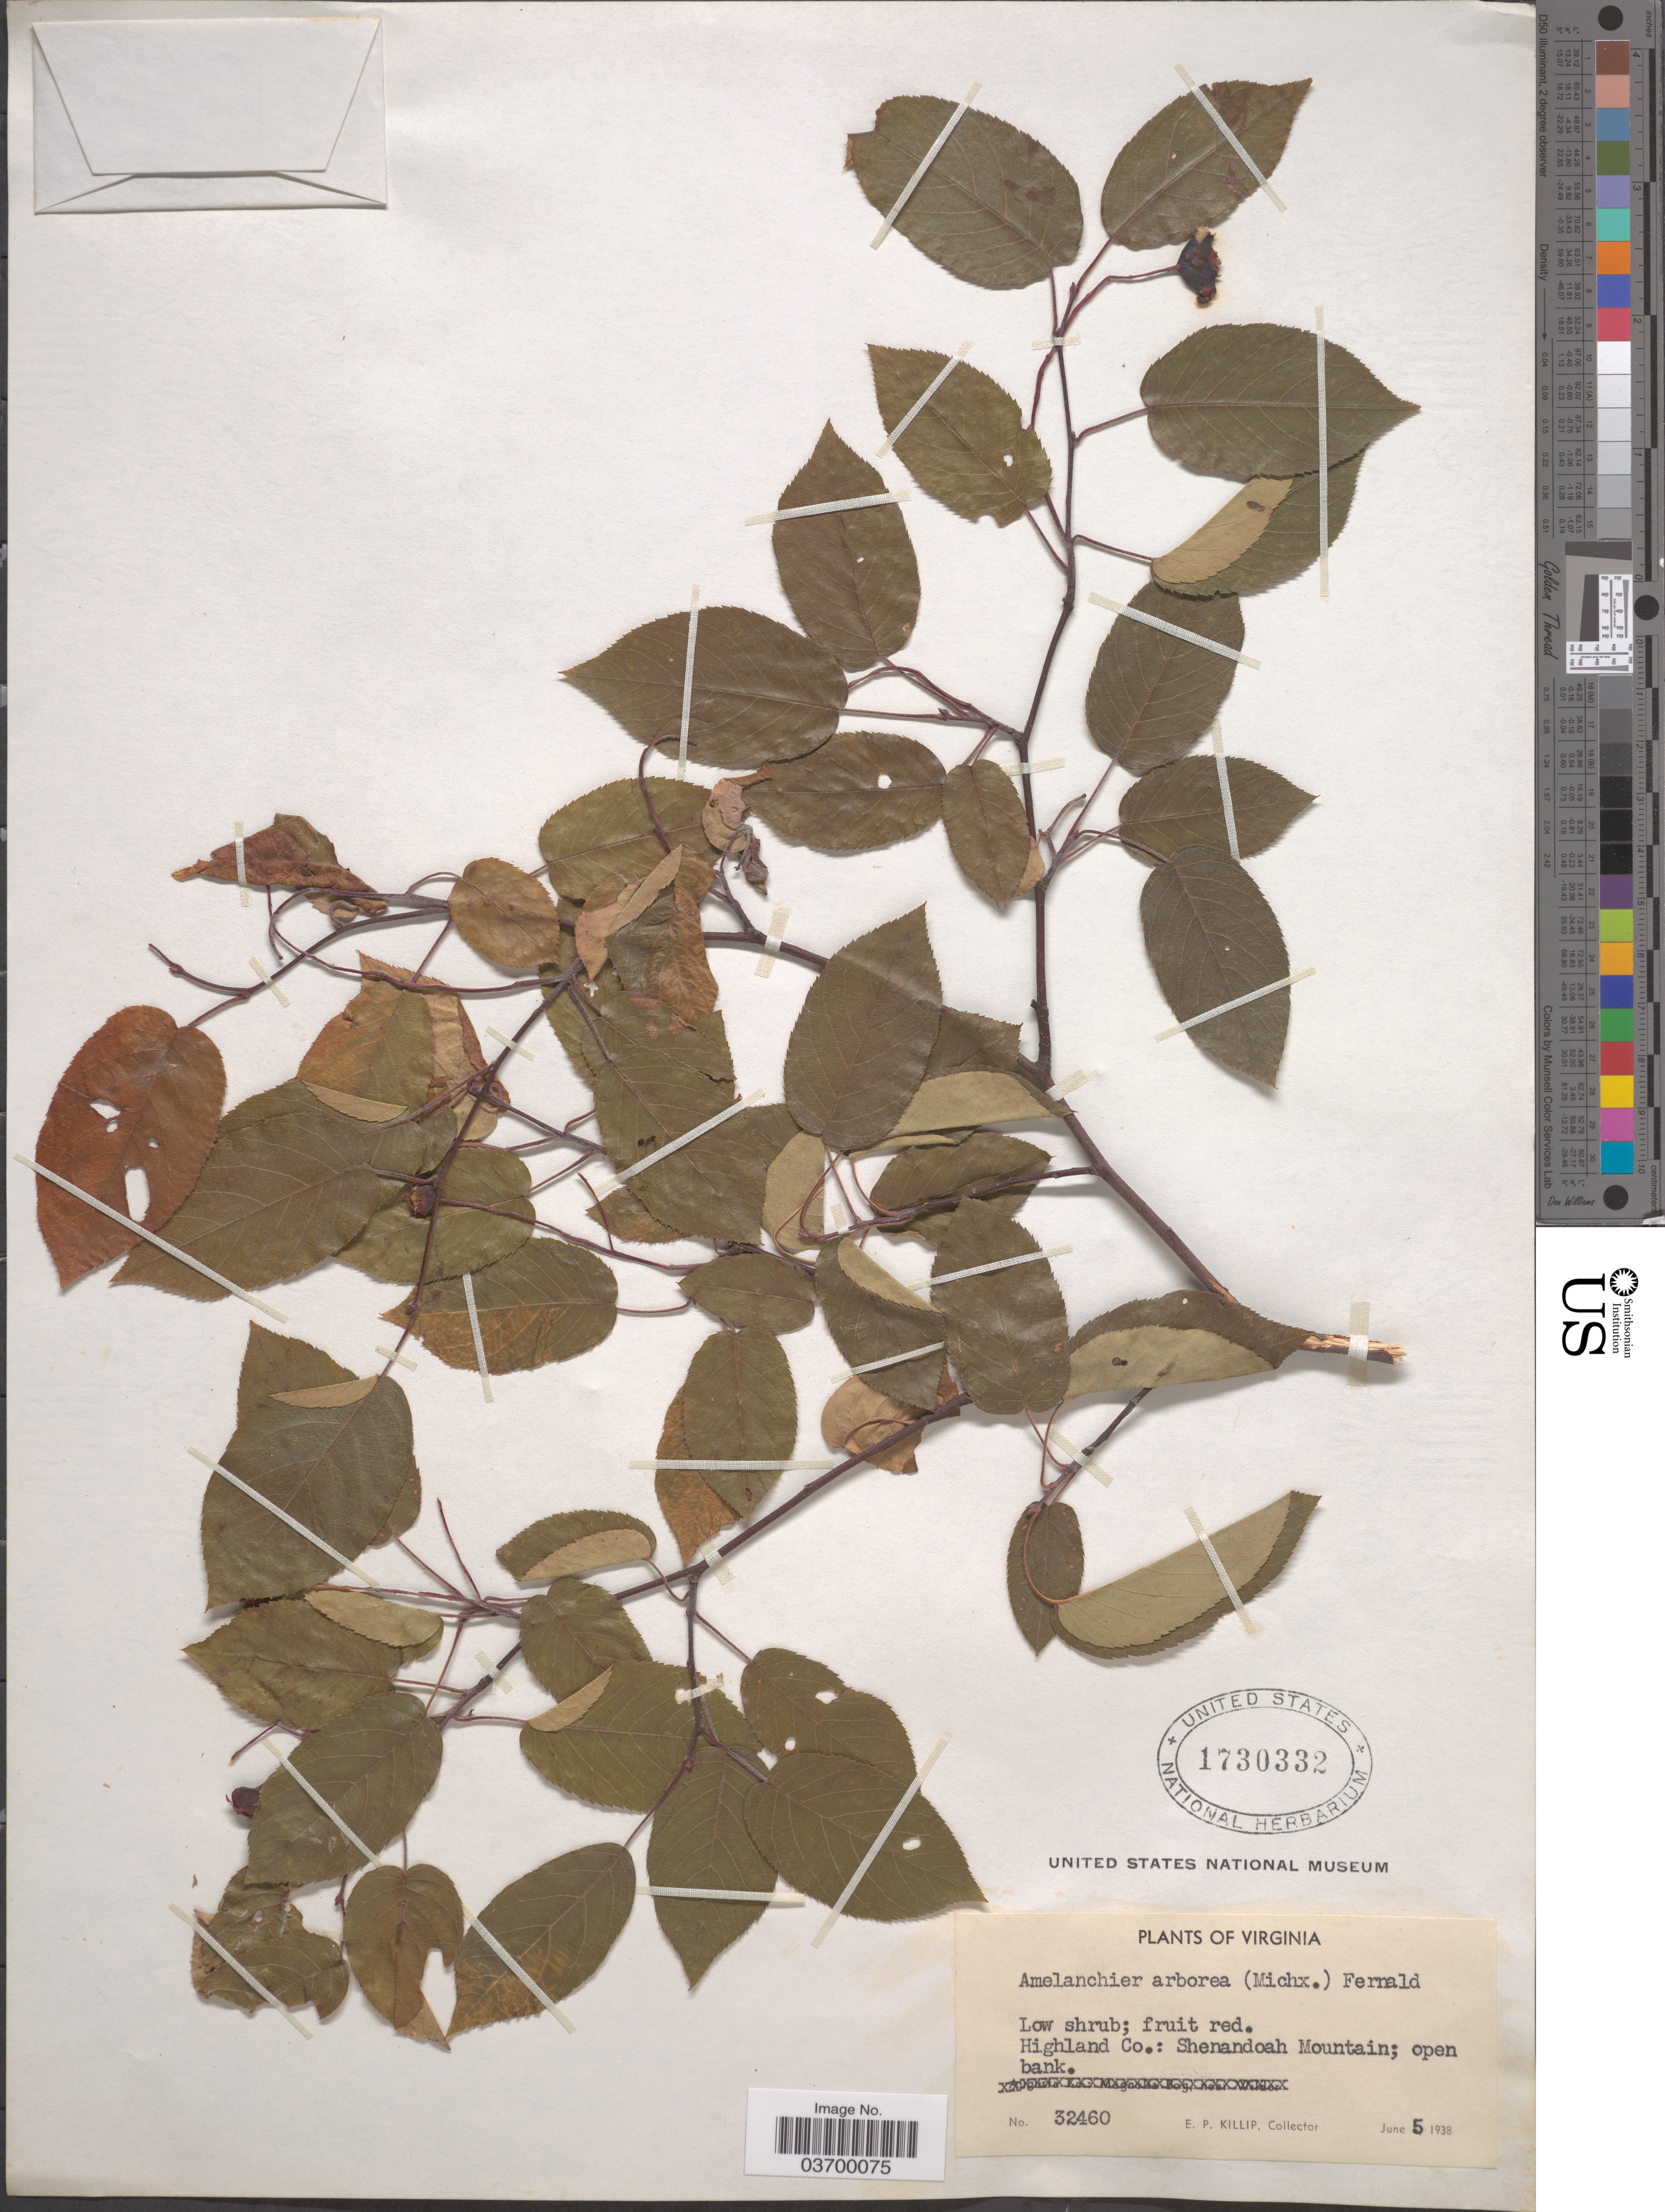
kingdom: Plantae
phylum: Tracheophyta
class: Magnoliopsida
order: Rosales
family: Rosaceae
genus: Amelanchier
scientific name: Amelanchier arborea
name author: (F. Michx.) Fernald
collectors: E. P. Killip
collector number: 32460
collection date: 1938-06-05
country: United States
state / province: Virginia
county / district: Highland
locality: Shenandoah Mountain.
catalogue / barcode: US 1730332